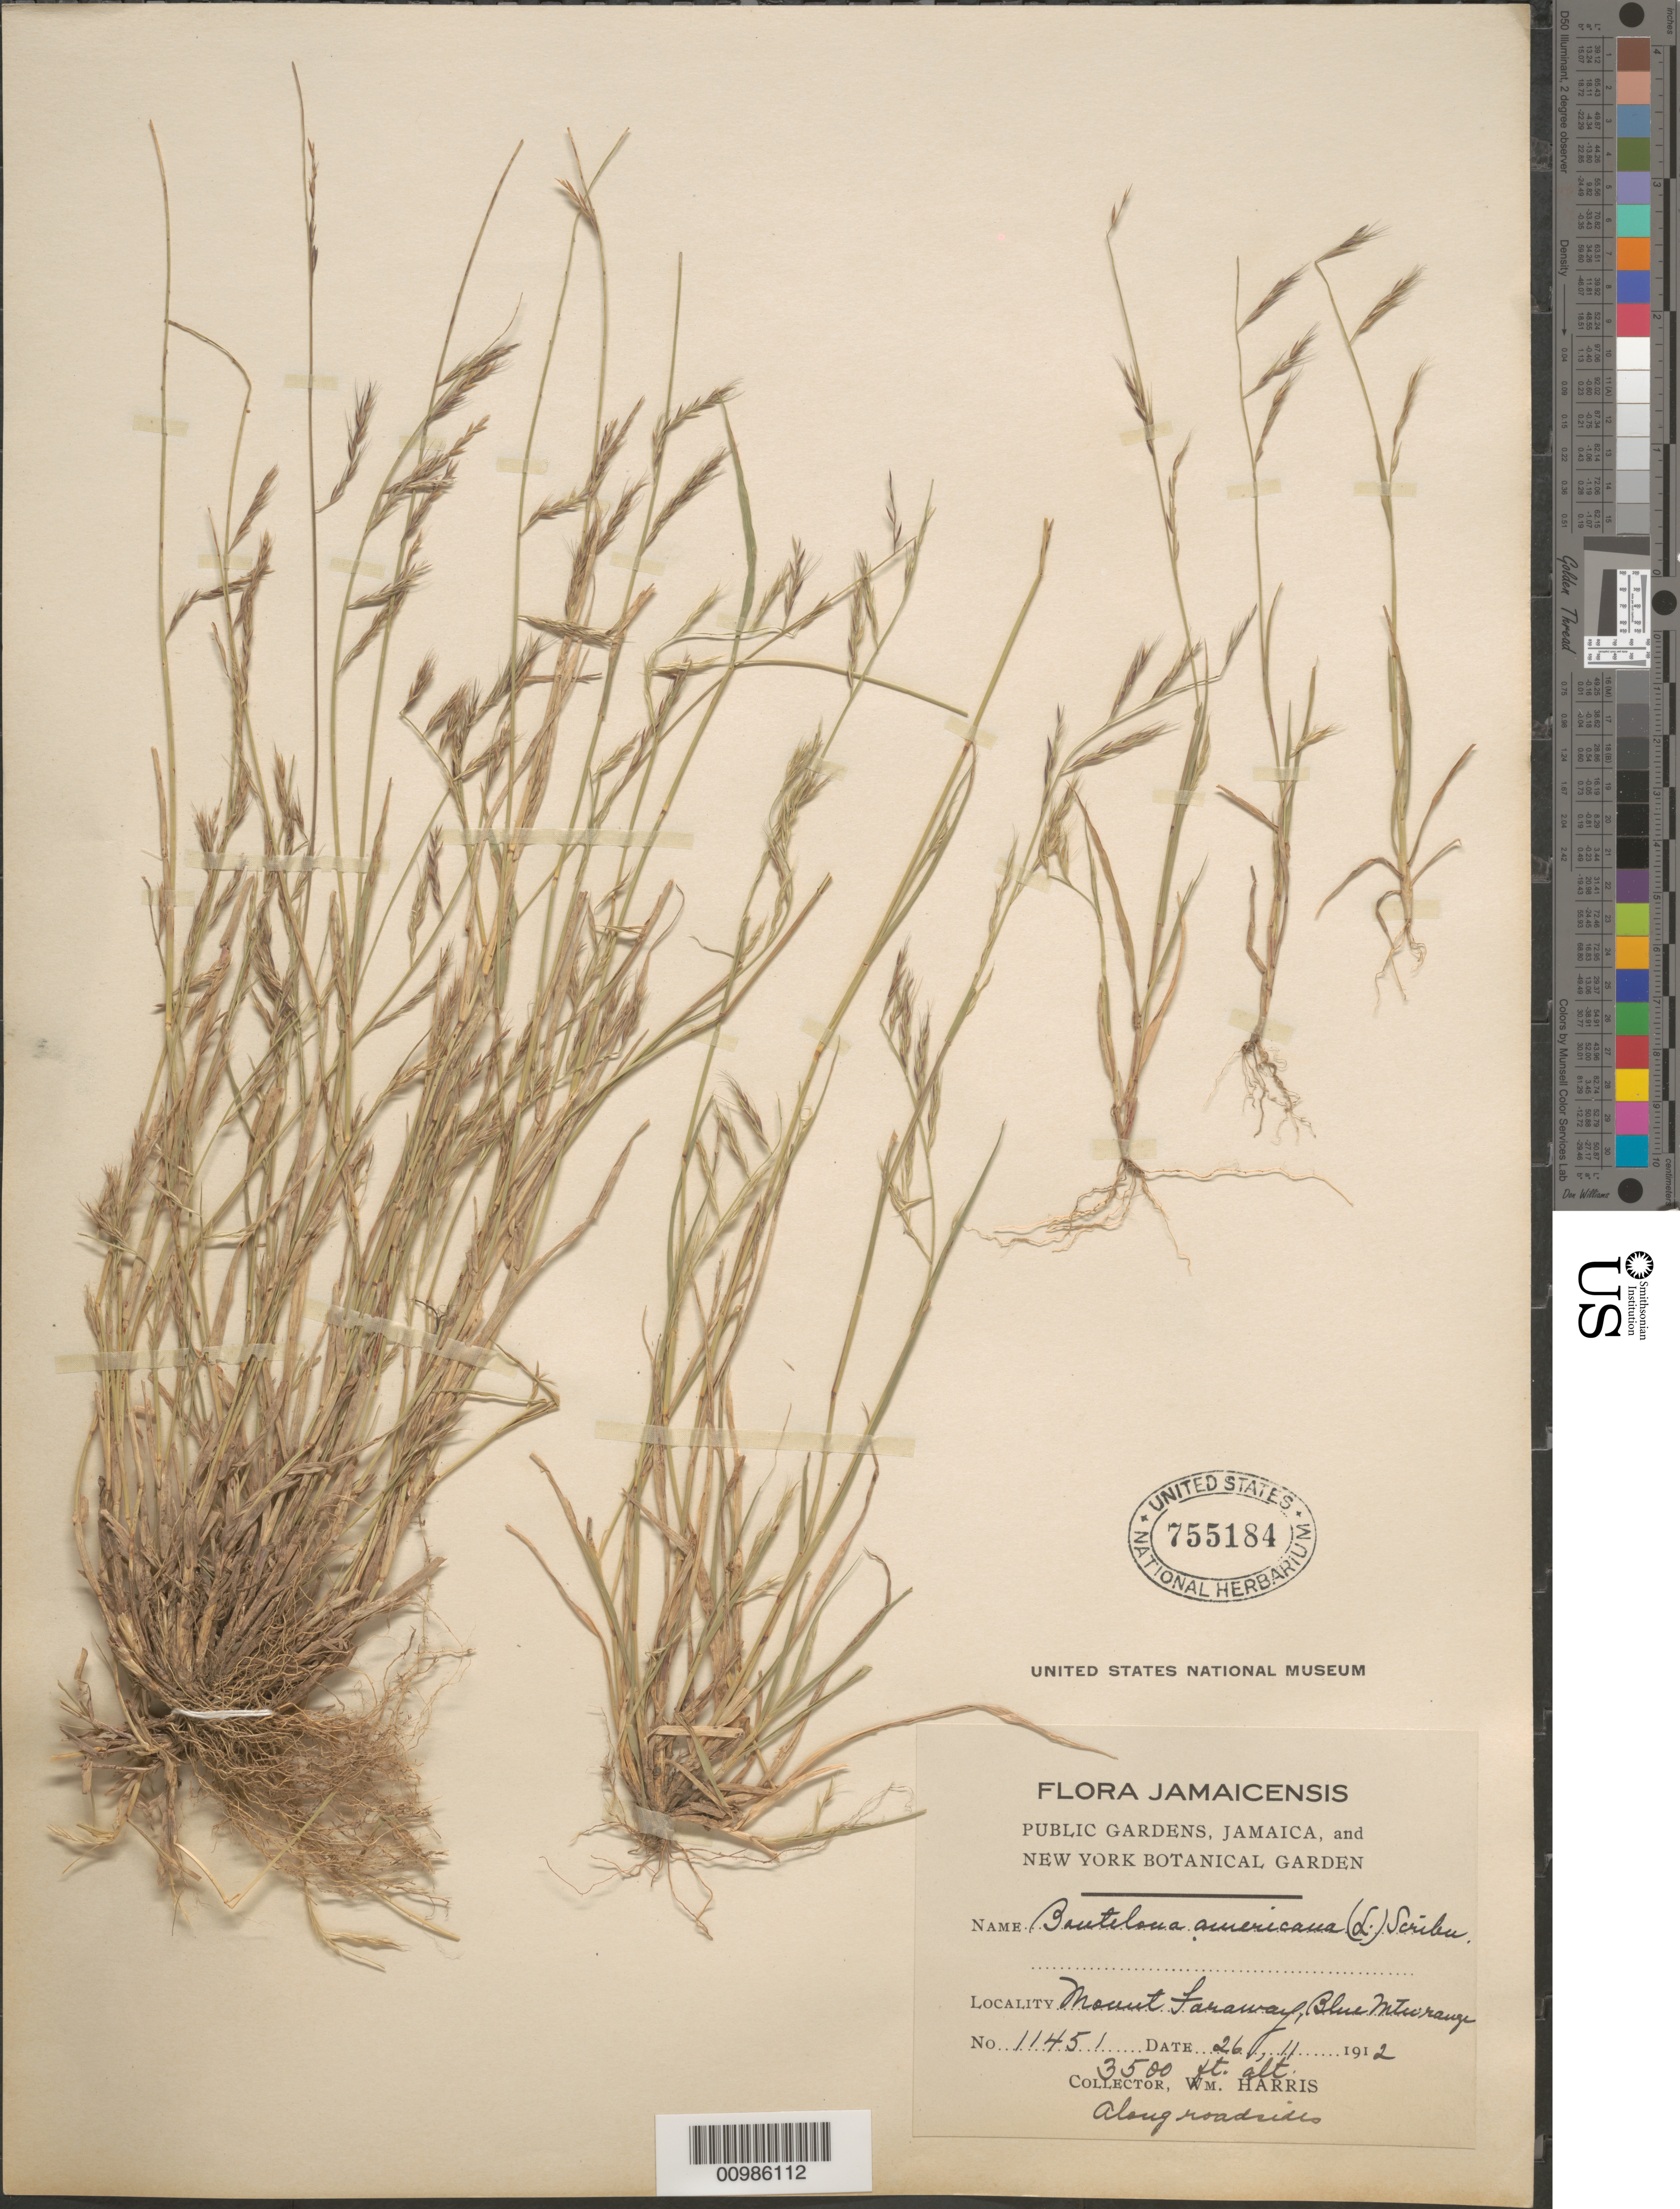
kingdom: Plantae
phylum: Tracheophyta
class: Liliopsida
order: Poales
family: Poaceae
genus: Bouteloua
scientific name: Bouteloua americana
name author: (L.) Scribn.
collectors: W. H. Harris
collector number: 11451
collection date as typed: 26 Nov 1912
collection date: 1912-11-26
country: Jamaica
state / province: Kingston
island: Jamaica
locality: Mount Faraway. Blue Mountains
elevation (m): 1067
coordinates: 0 N, 0 E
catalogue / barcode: US 755184